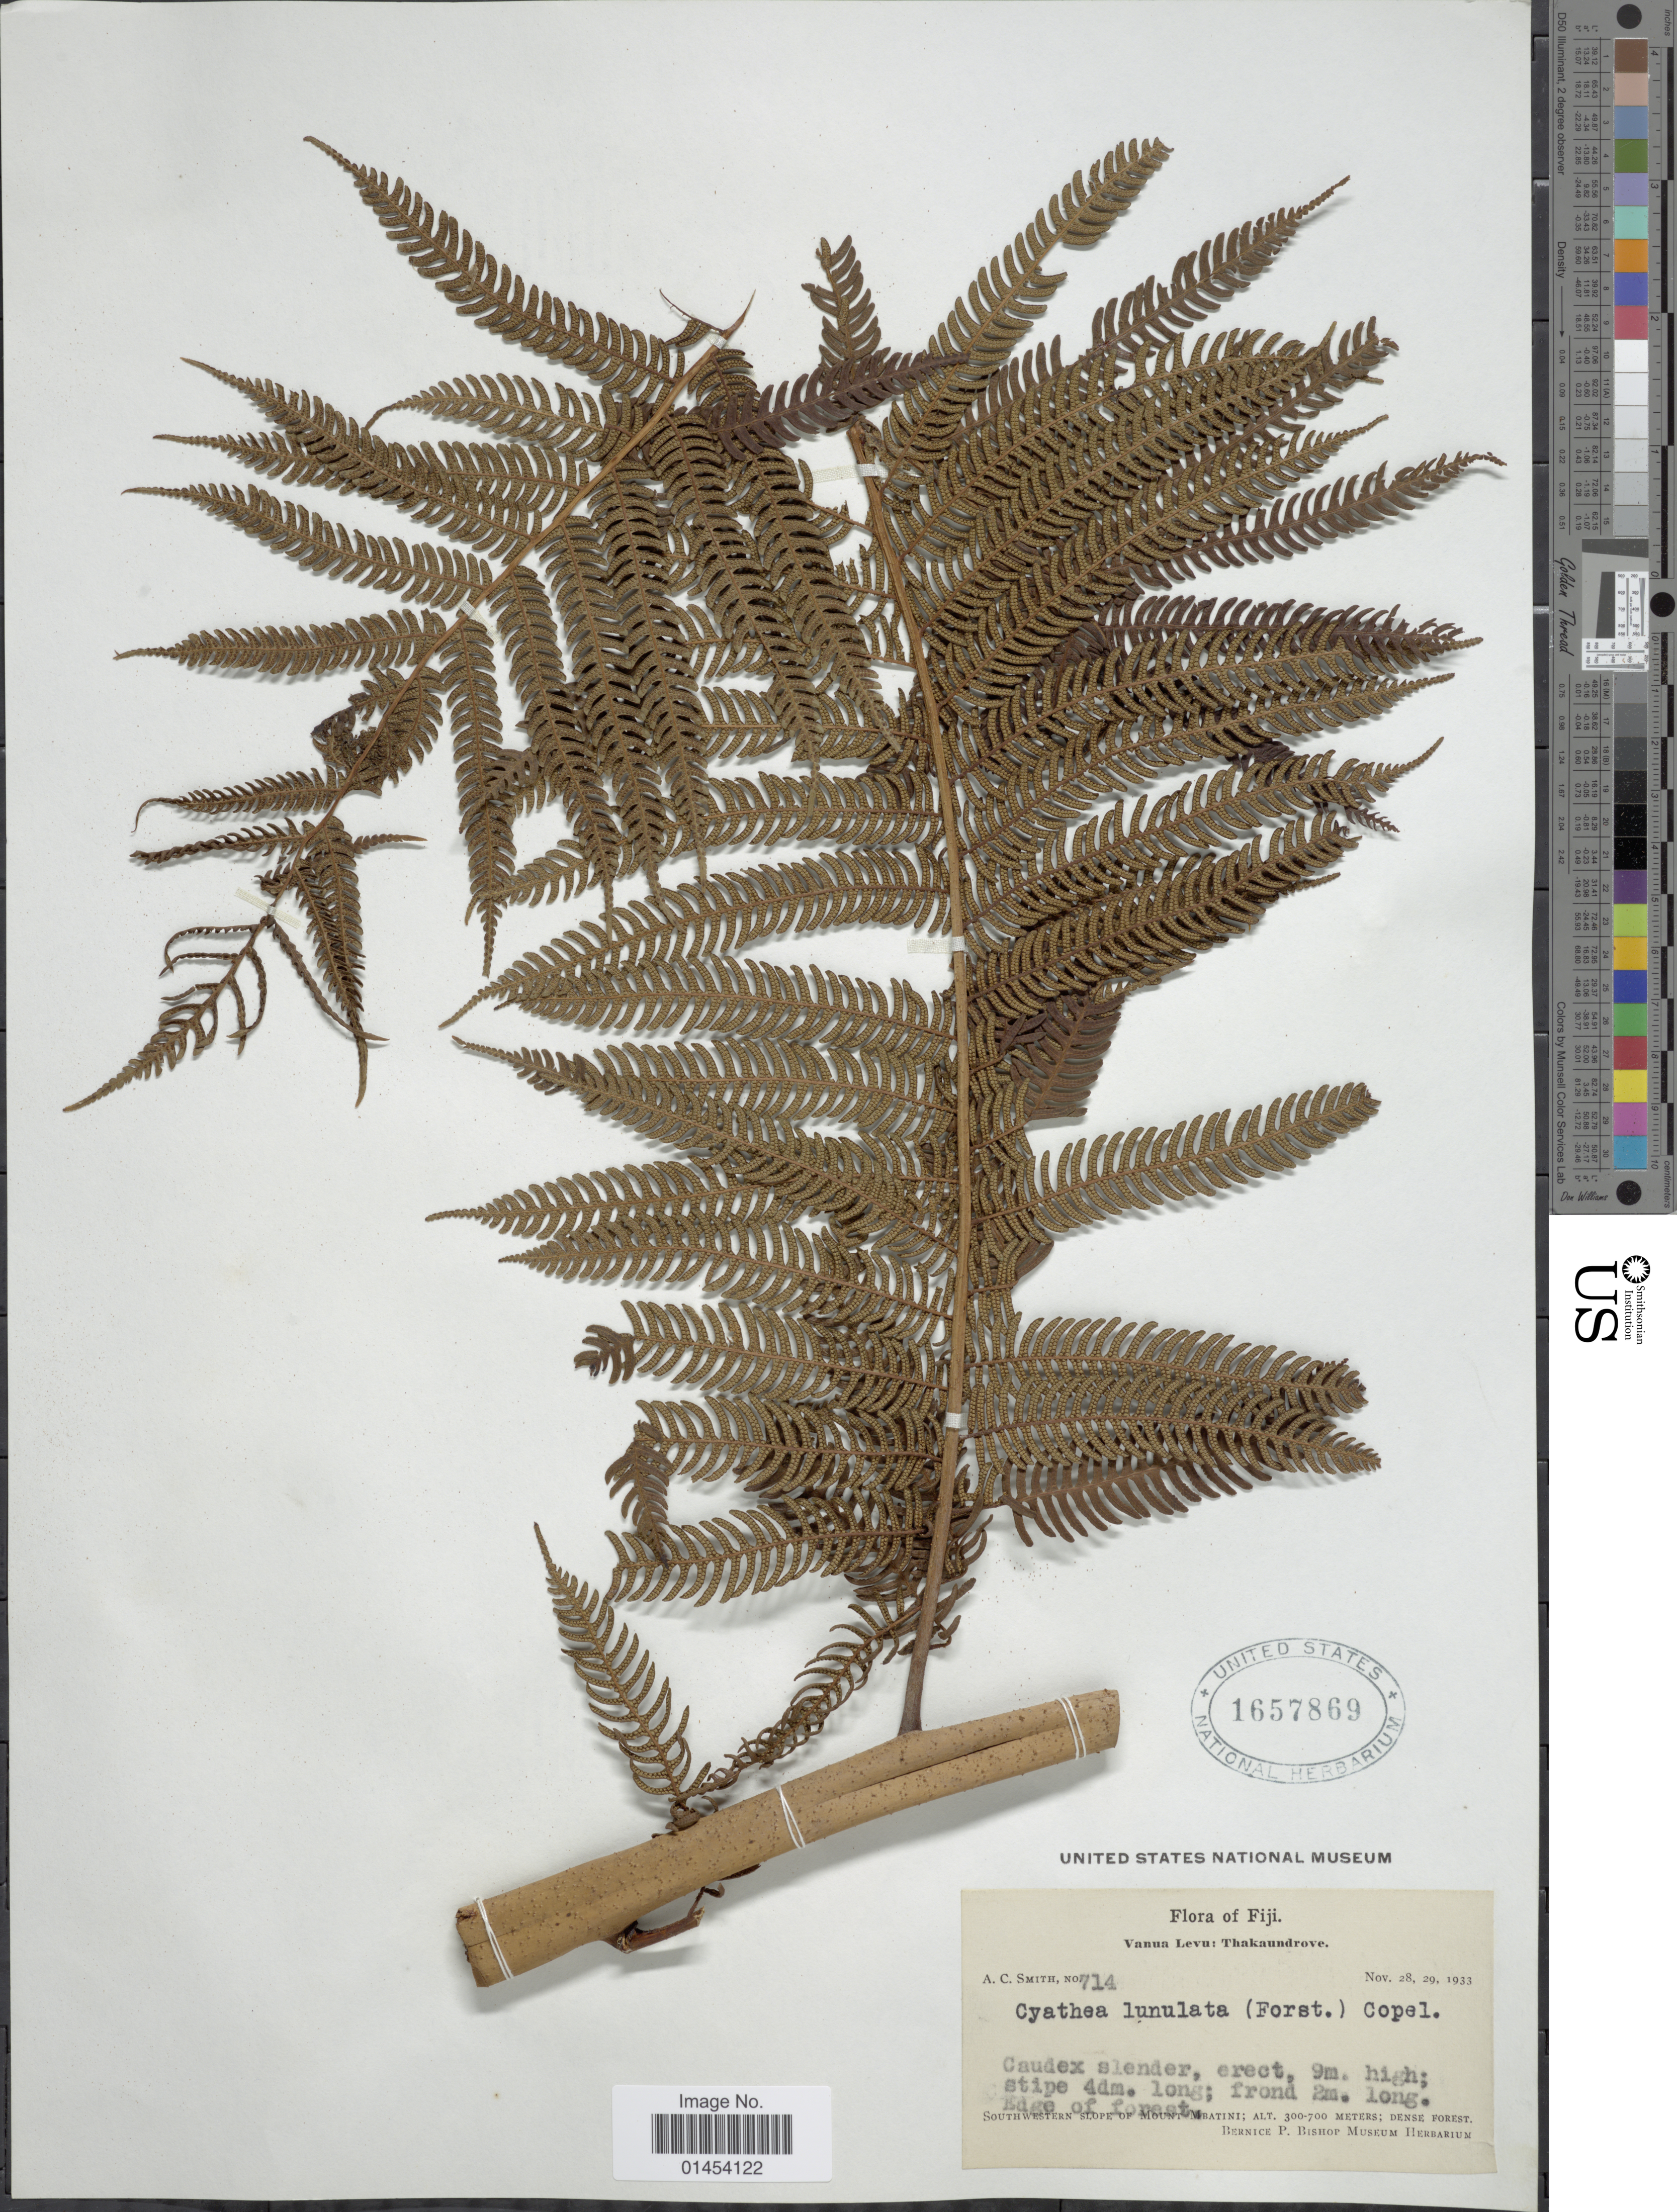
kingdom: Plantae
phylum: Tracheophyta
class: Polypodiopsida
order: Cyatheales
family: Cyatheaceae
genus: Cyathea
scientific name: Cyathea lunulata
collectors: A. C. Smith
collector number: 714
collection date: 1933-11-28/1933-11-29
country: Fiji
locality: Vanua Levu: Thakaundrove. Edge of forest. Southwestern slope of Mount Mbatini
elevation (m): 300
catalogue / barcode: US 1657869